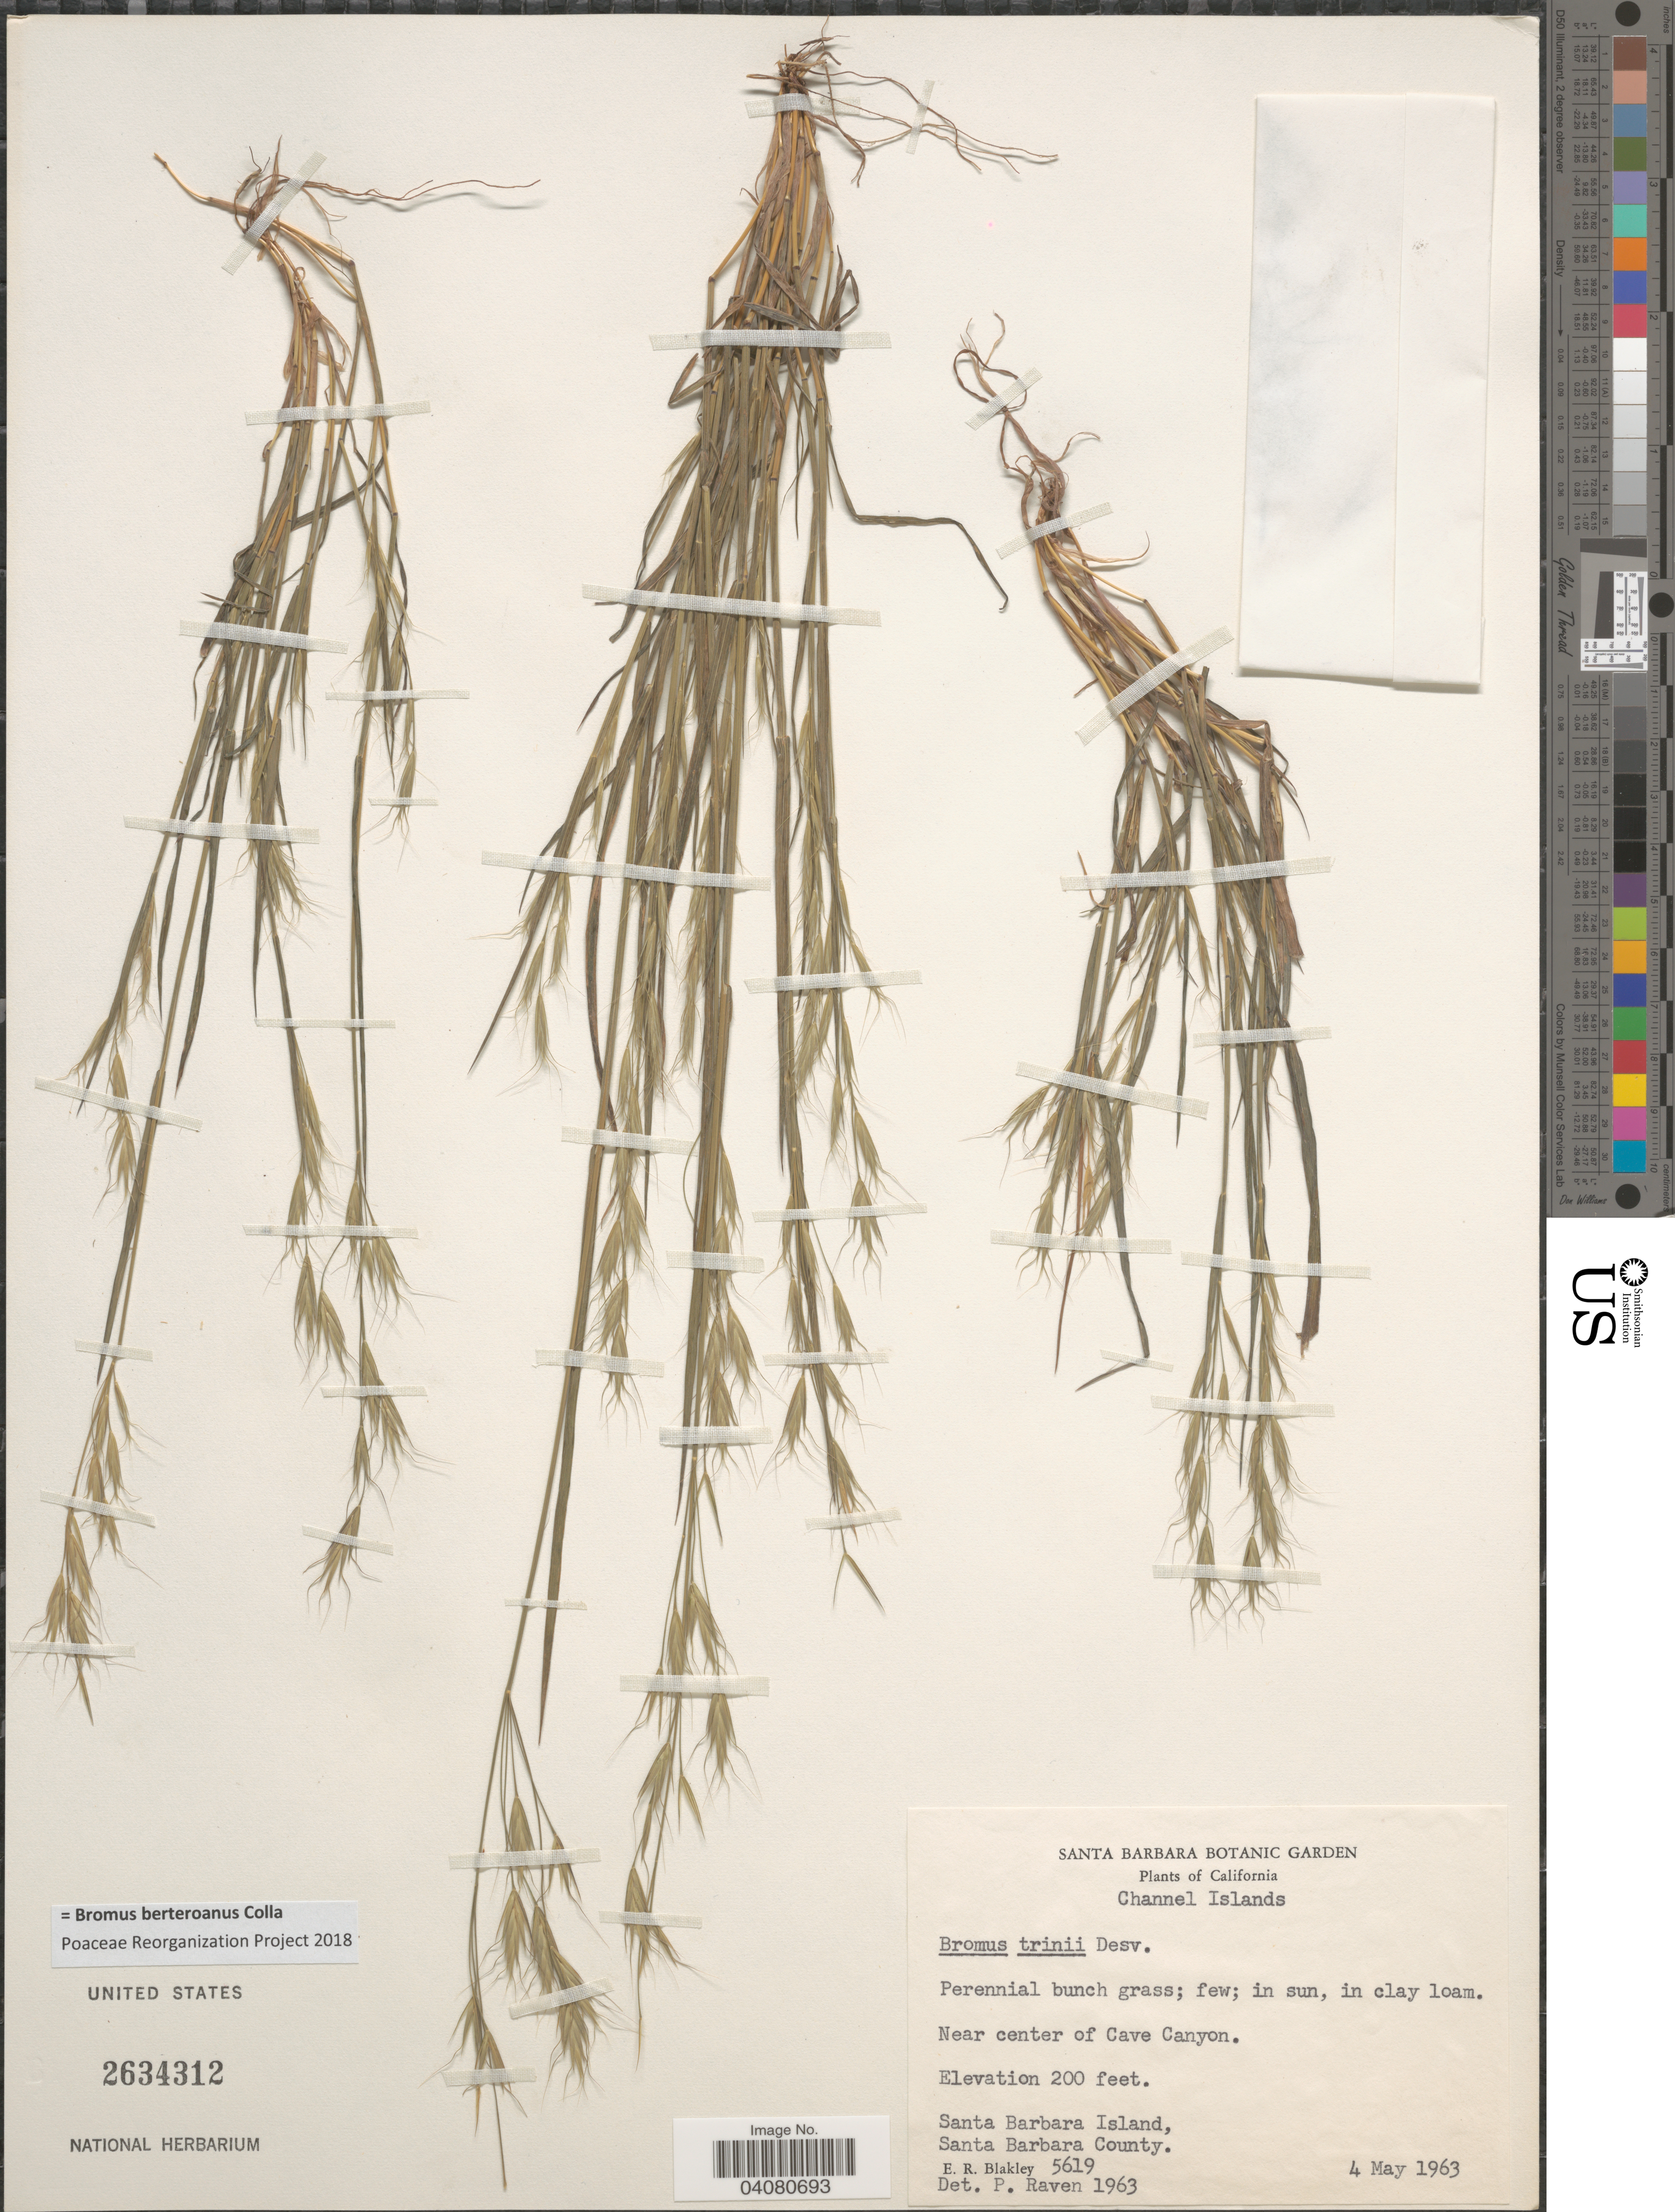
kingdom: Plantae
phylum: Tracheophyta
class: Liliopsida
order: Poales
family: Poaceae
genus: Bromus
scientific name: Bromus berteroanus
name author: Colla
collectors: E. R. Blakley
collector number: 5619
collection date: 1963-05-04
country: United States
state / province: California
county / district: Santa Barbara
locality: Channel Islands. Near center of Cave Canyon. Santa Barbara Island, Santa Barbara County.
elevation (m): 61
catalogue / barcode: US 2634312